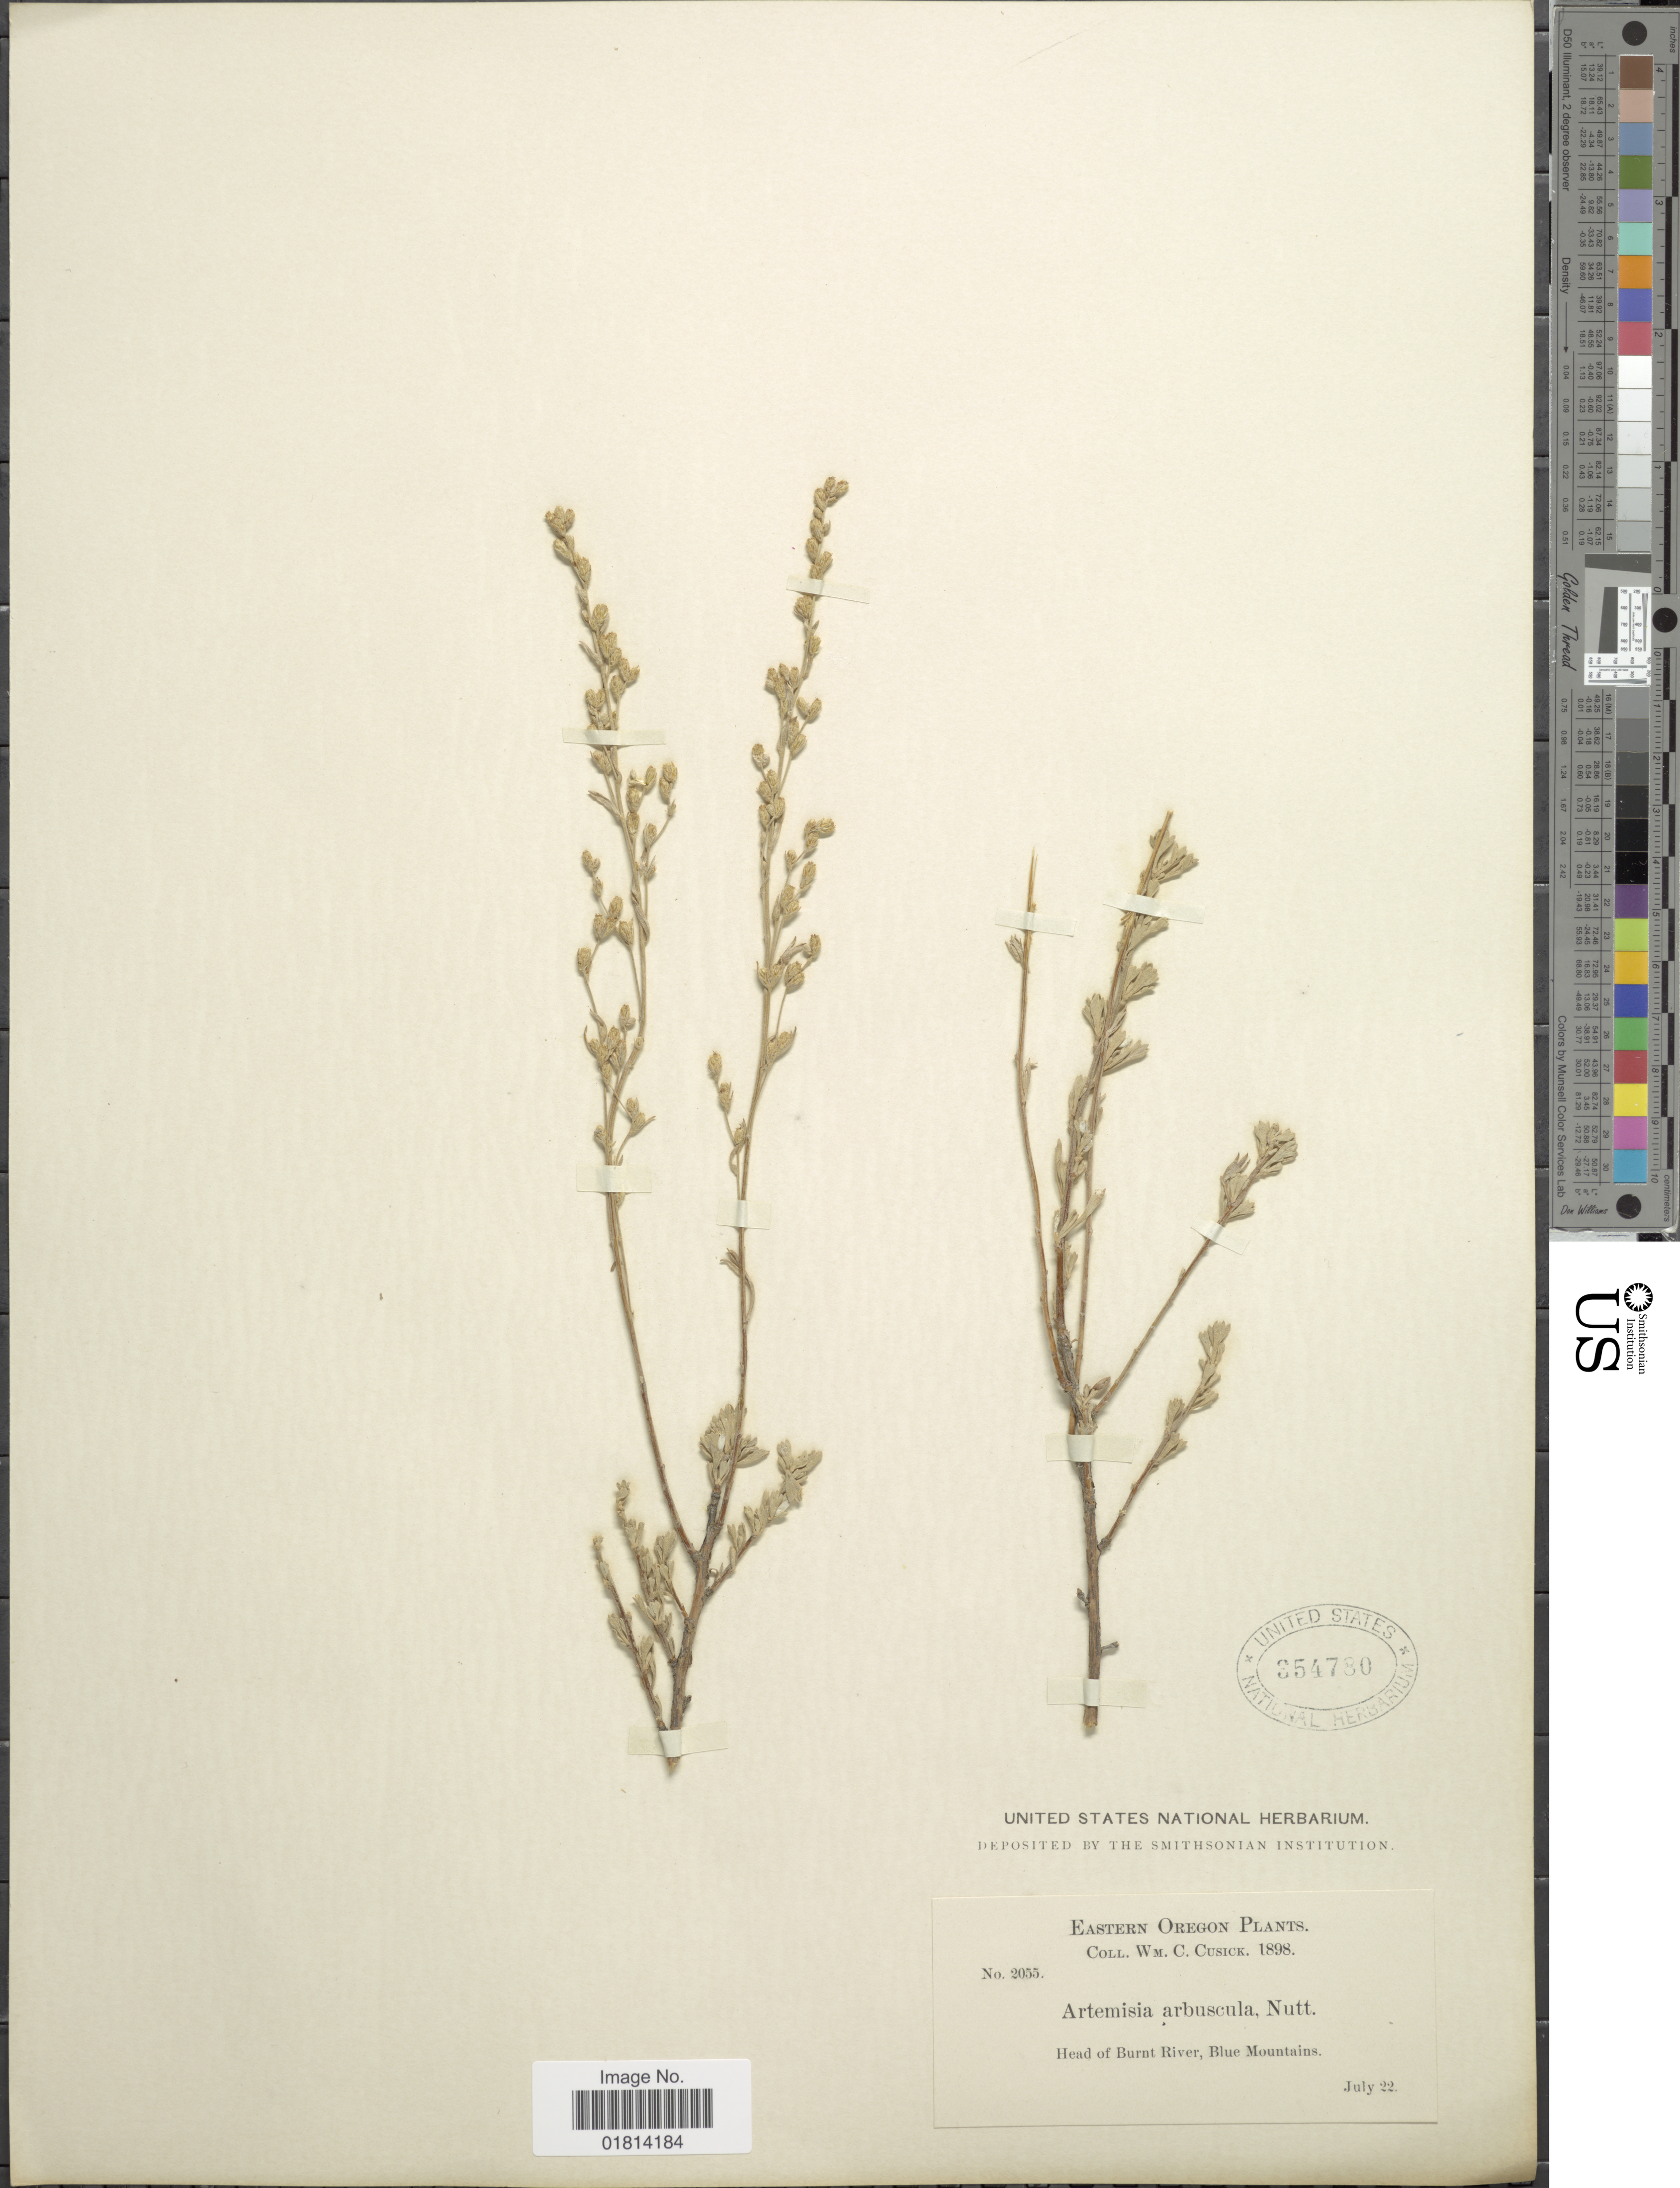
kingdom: Plantae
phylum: Tracheophyta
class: Magnoliopsida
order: Asterales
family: Asteraceae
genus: Artemisia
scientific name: Artemisia arbuscula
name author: Nutt.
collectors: W. C. Cusick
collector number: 2055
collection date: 1898-07-22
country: United States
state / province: Oregon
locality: Eastern Oregon. Head of Burnt River, Blue Mountains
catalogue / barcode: US 354780